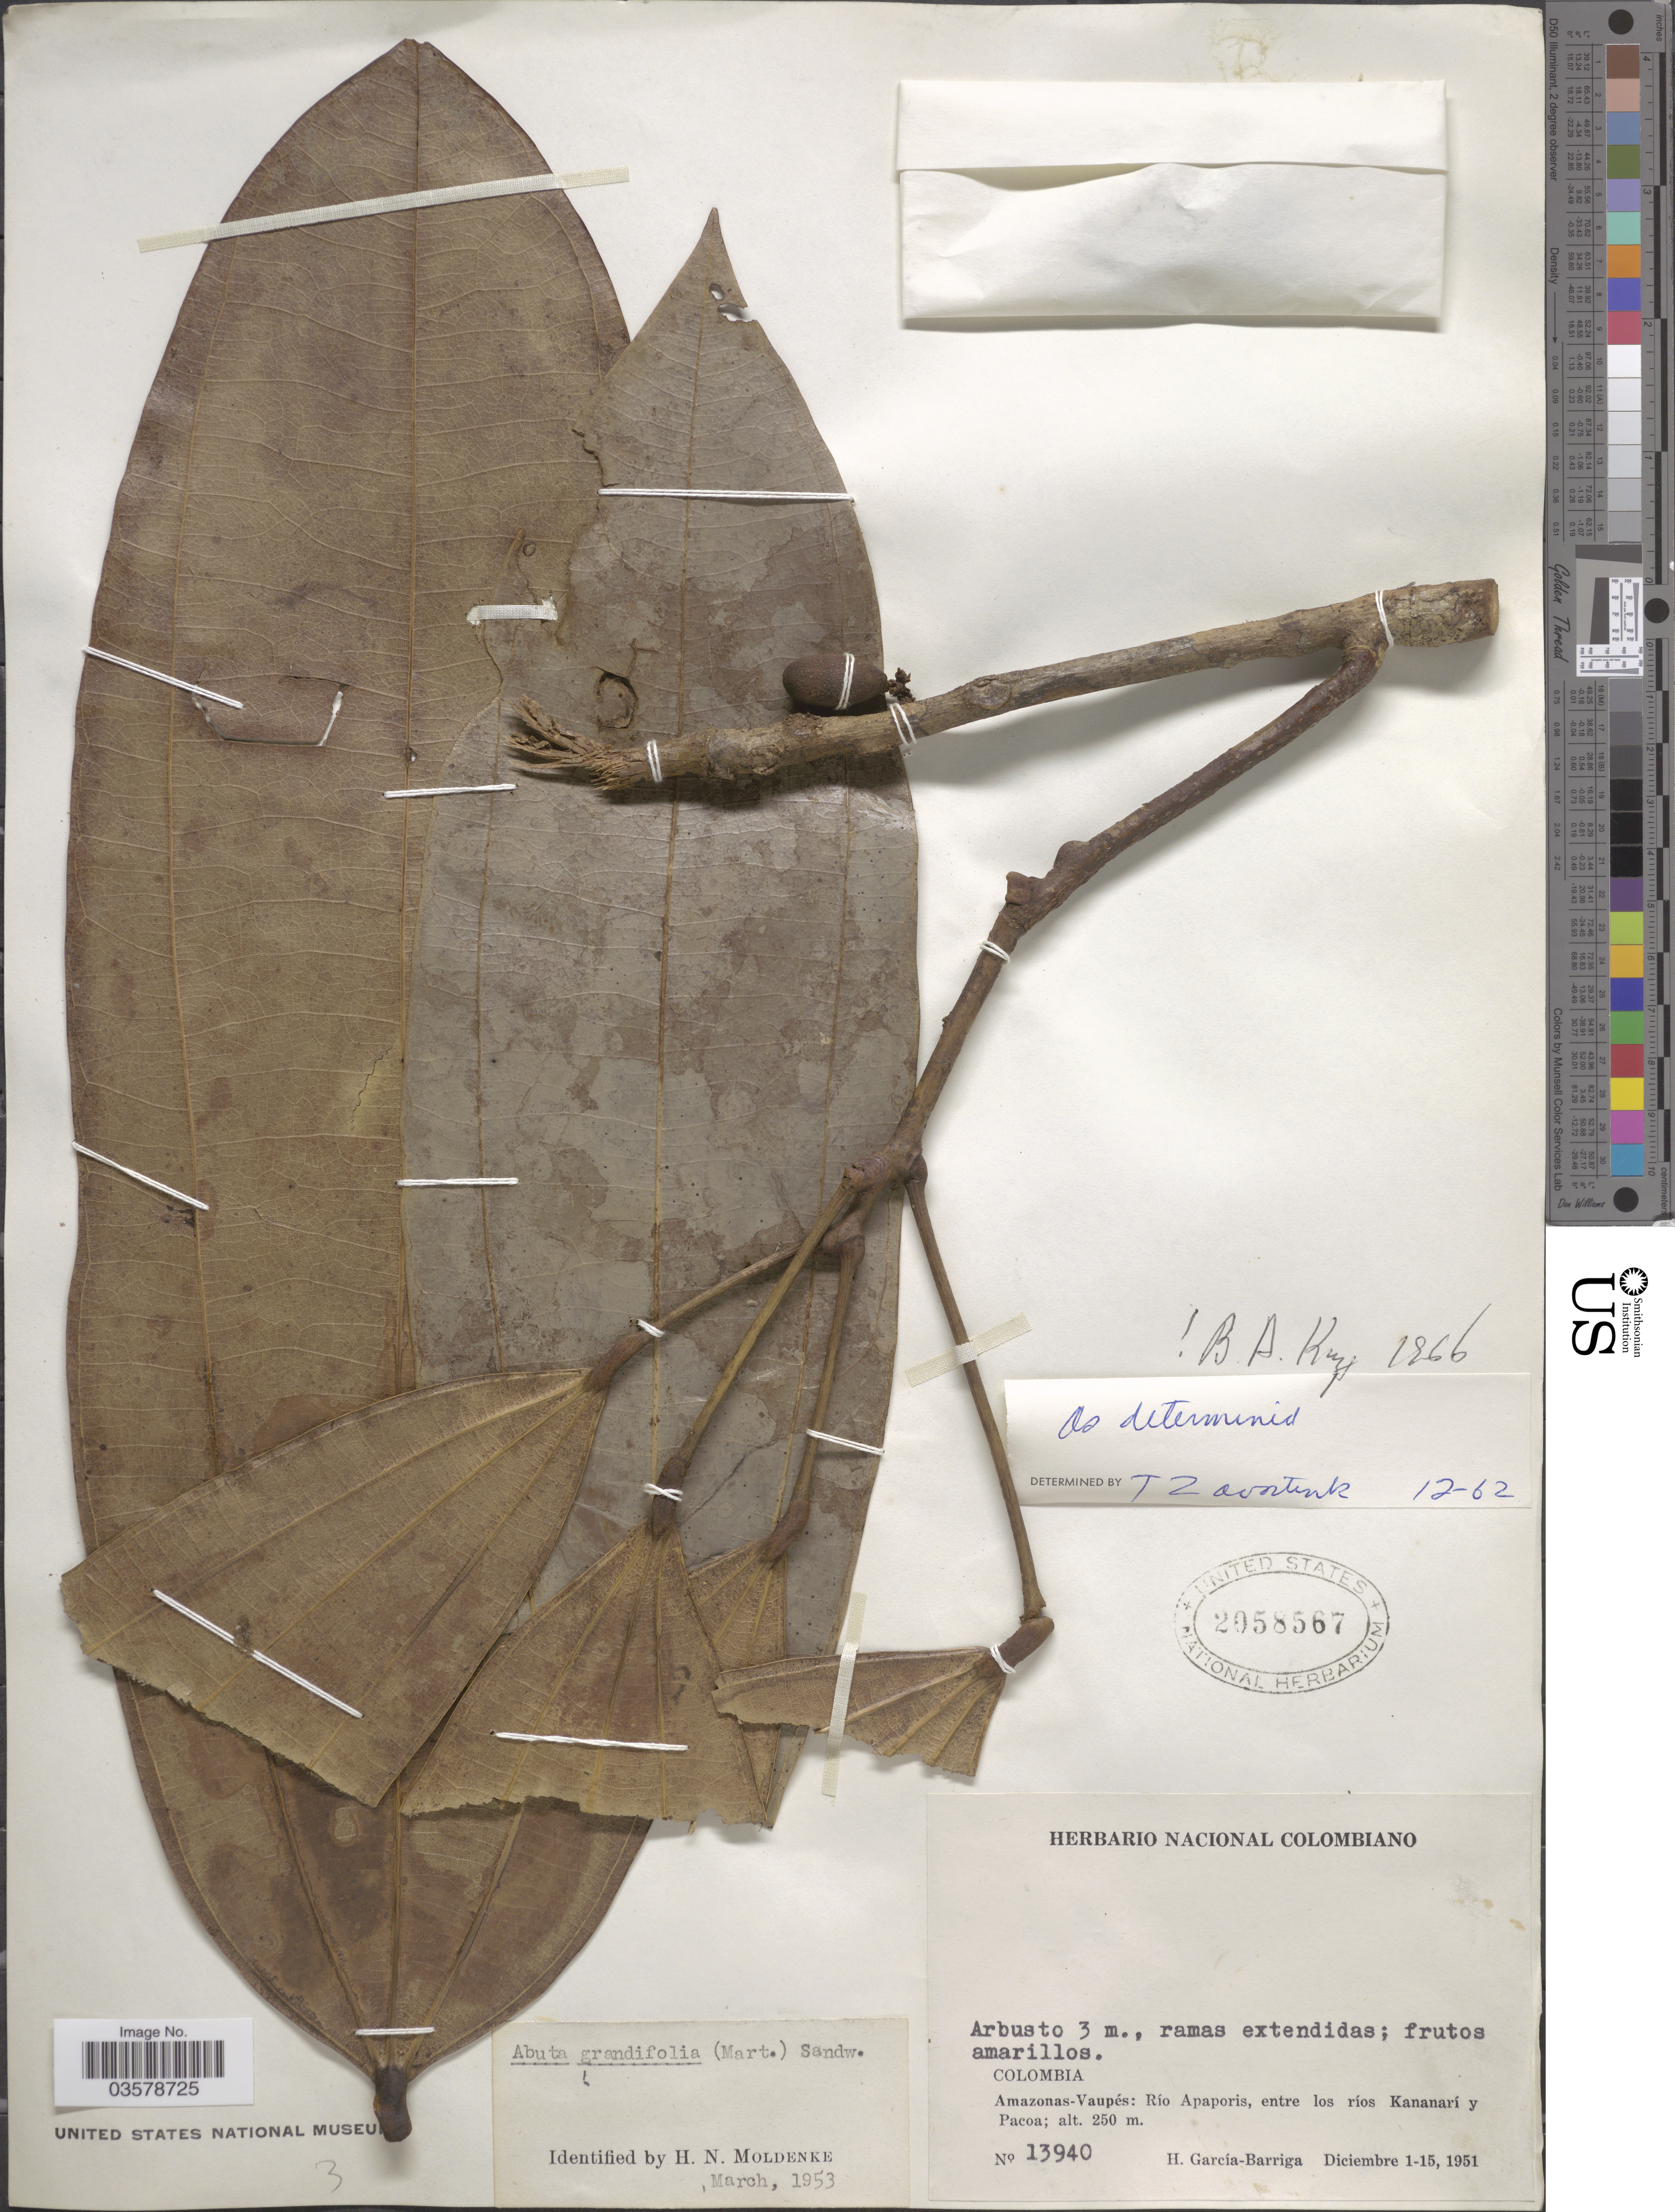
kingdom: Plantae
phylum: Tracheophyta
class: Magnoliopsida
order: Ranunculales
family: Menispermaceae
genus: Abuta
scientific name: Abuta grandifolia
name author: (Mart.) Sandwith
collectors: H. García Barriga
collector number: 13940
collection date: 1951-12-01/1951-12-15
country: Colombia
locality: Amazonas-Vaupés: Río Apaporis, entre los ríos Kananarí y Pacoa.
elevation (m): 250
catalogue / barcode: US 2058567